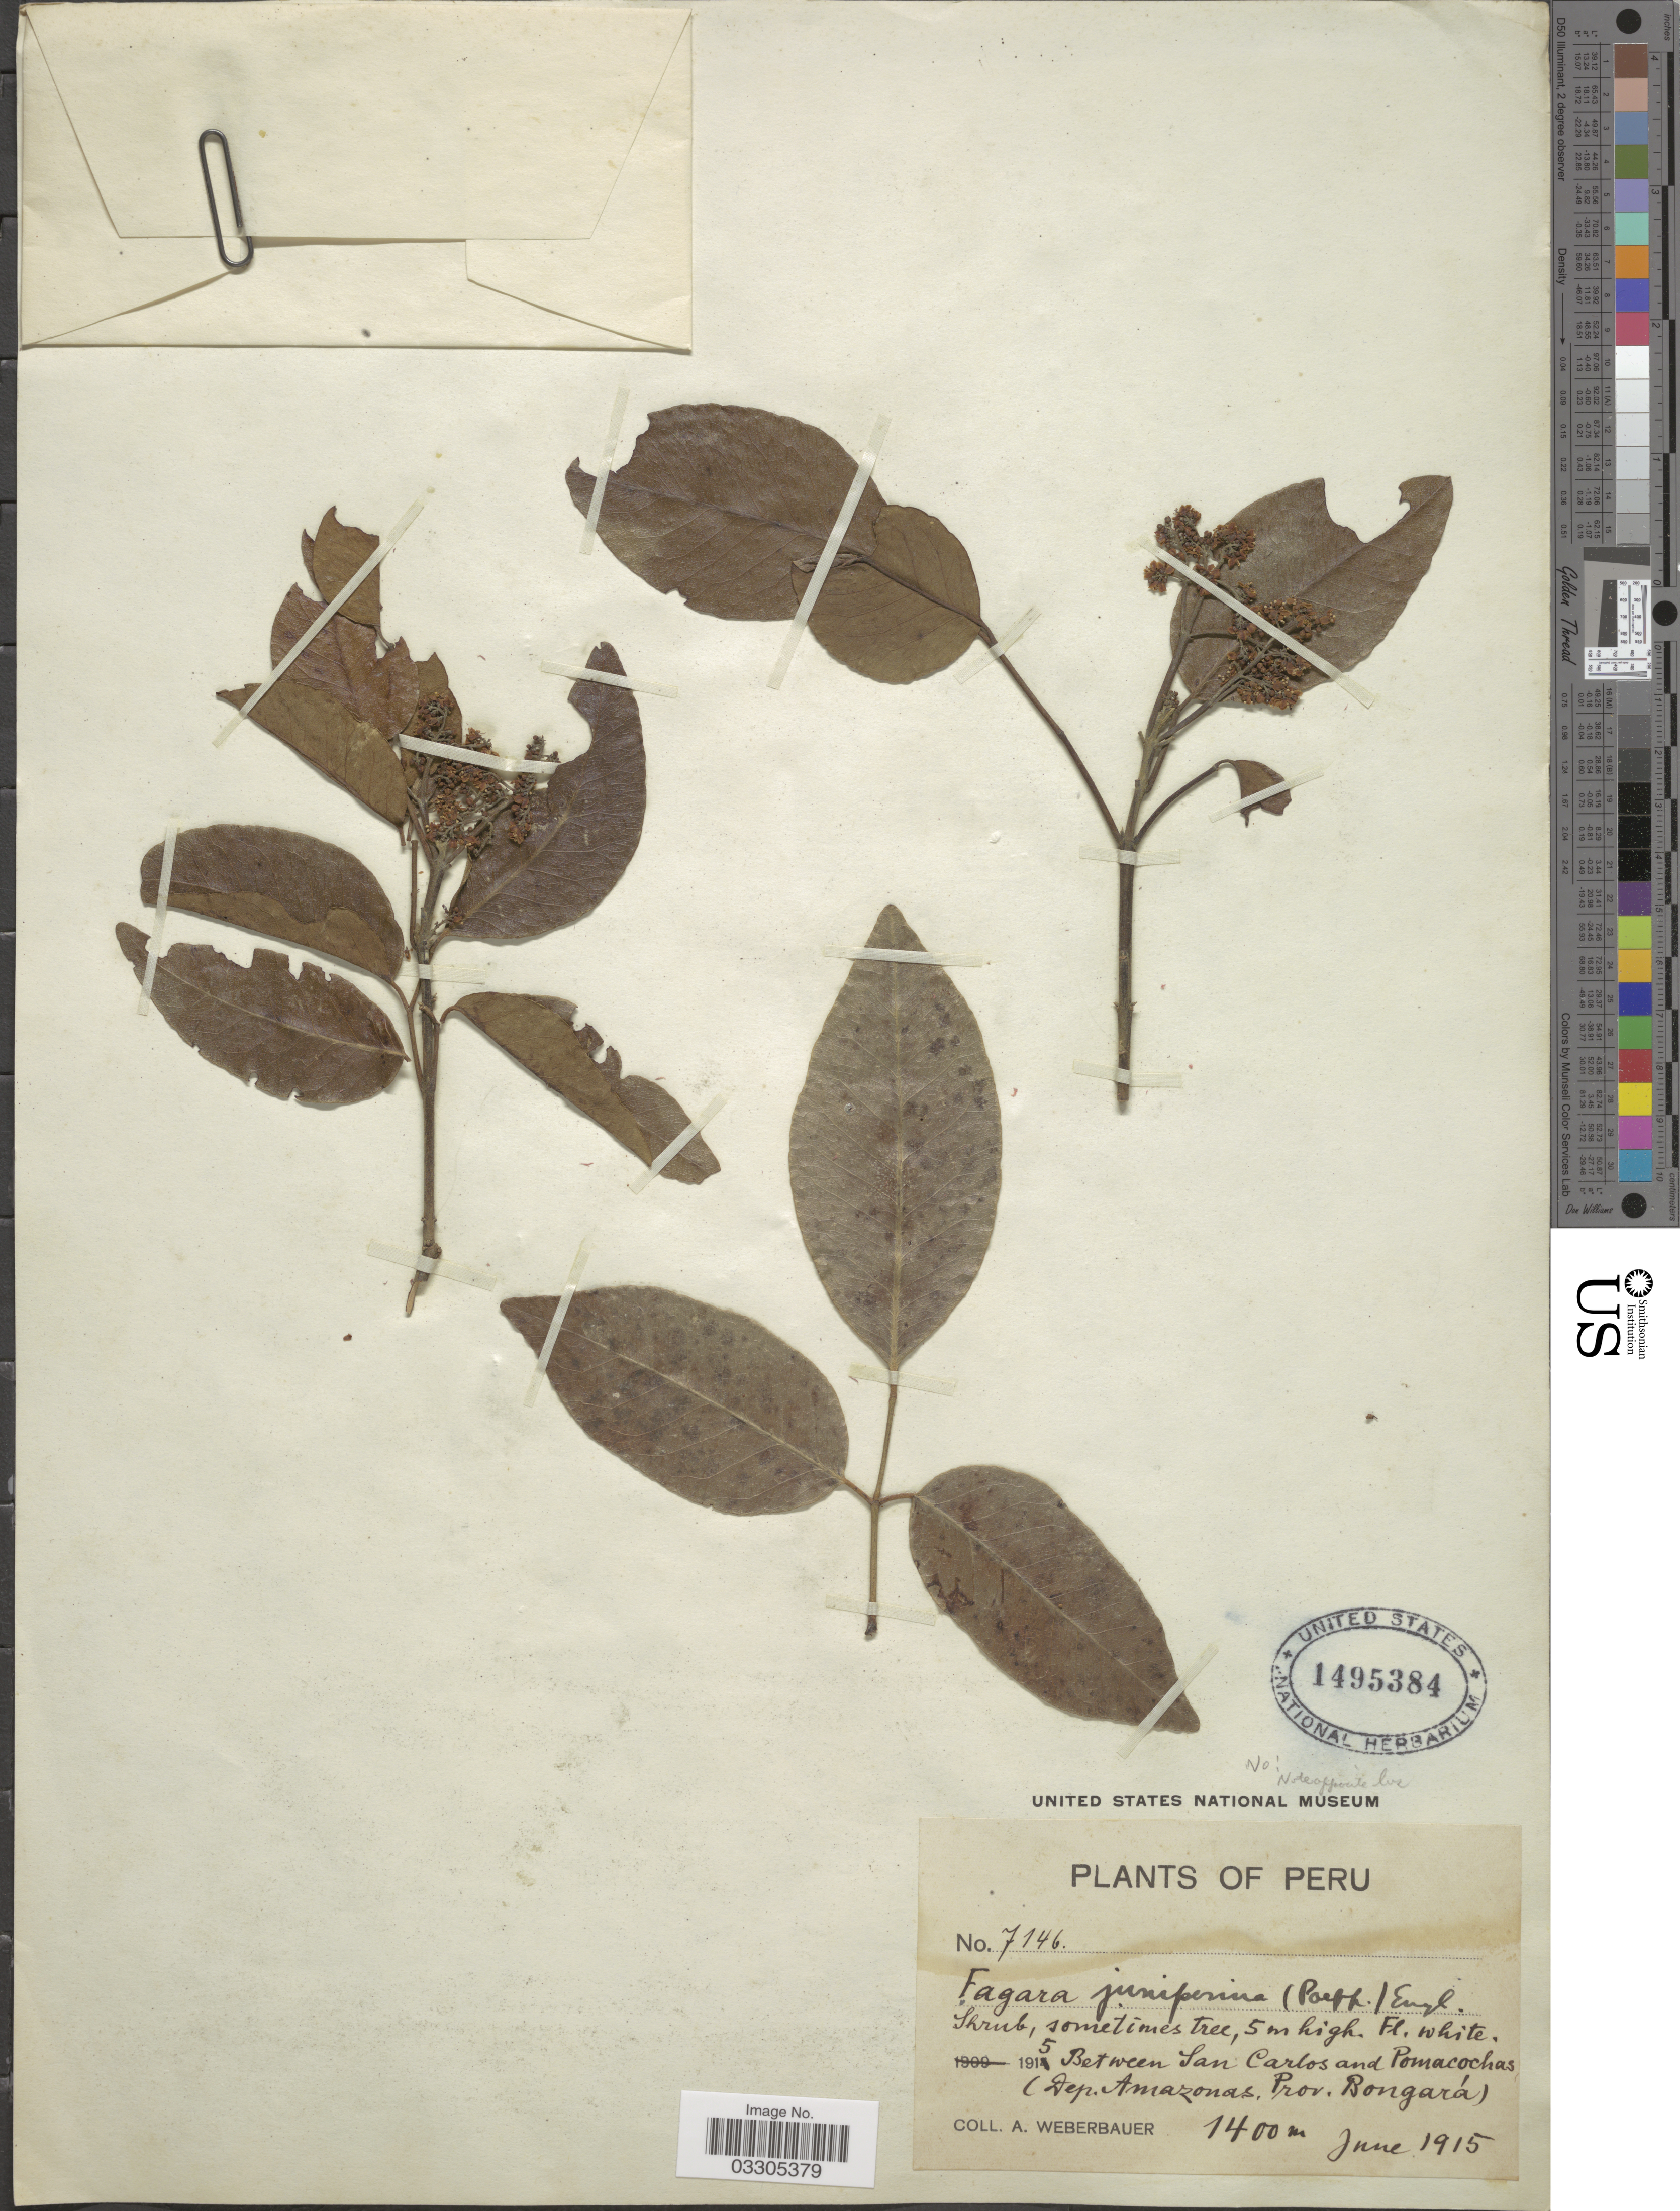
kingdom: Plantae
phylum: Tracheophyta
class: Magnoliopsida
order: Sapindales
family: Rutaceae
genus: Amyris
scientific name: Amyris sp.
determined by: Londoño-Echeverri, Y.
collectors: A. Weberbauer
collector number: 7146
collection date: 1915-06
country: Peru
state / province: Amazonas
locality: Between San Carlos and Pomacochas (Dep. Amazonas, Prov. Bongará).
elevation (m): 1400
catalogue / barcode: US 1495384